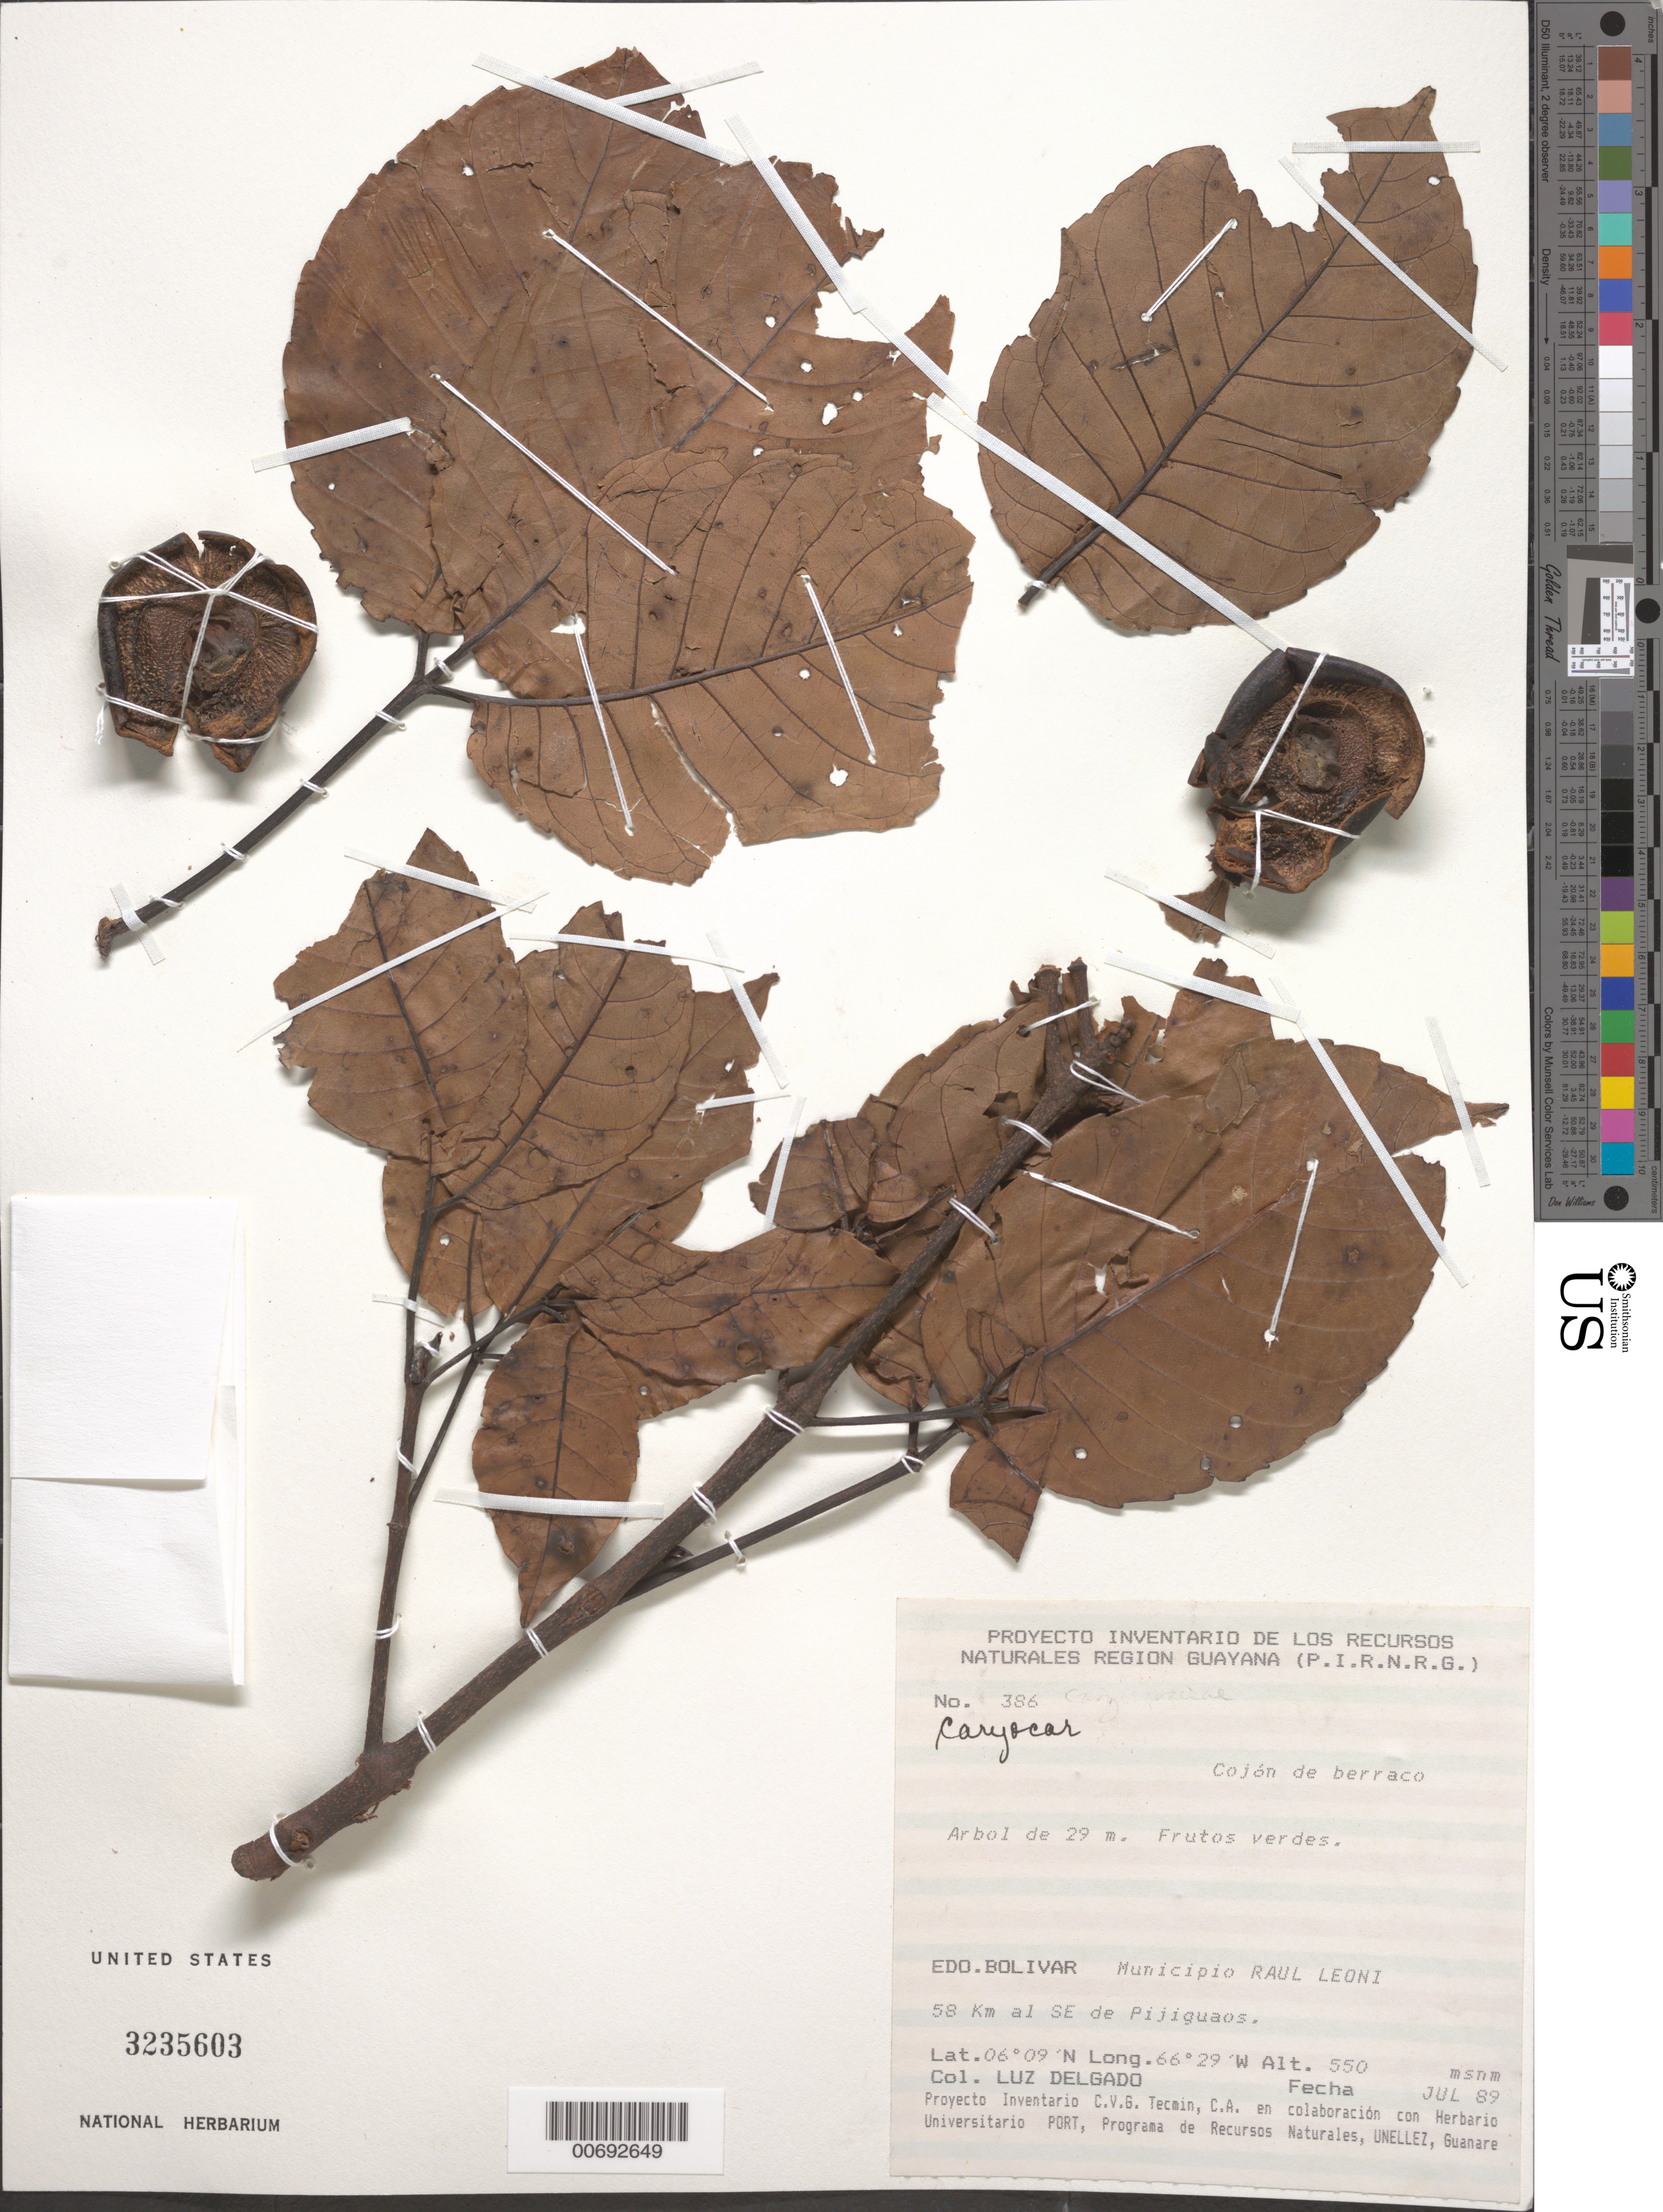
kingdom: Plantae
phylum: Tracheophyta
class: Magnoliopsida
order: Malpighiales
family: Caryocaraceae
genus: Caryocar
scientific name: Caryocar sp.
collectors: L. Delgado V.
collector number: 386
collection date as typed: Jul-89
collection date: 1989-07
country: Venezuela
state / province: Bolívar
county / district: Angostura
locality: Mun. Raúl Leoni [=Angostura], 58 km SE of Pijiguaos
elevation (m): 550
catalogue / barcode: US 3235603